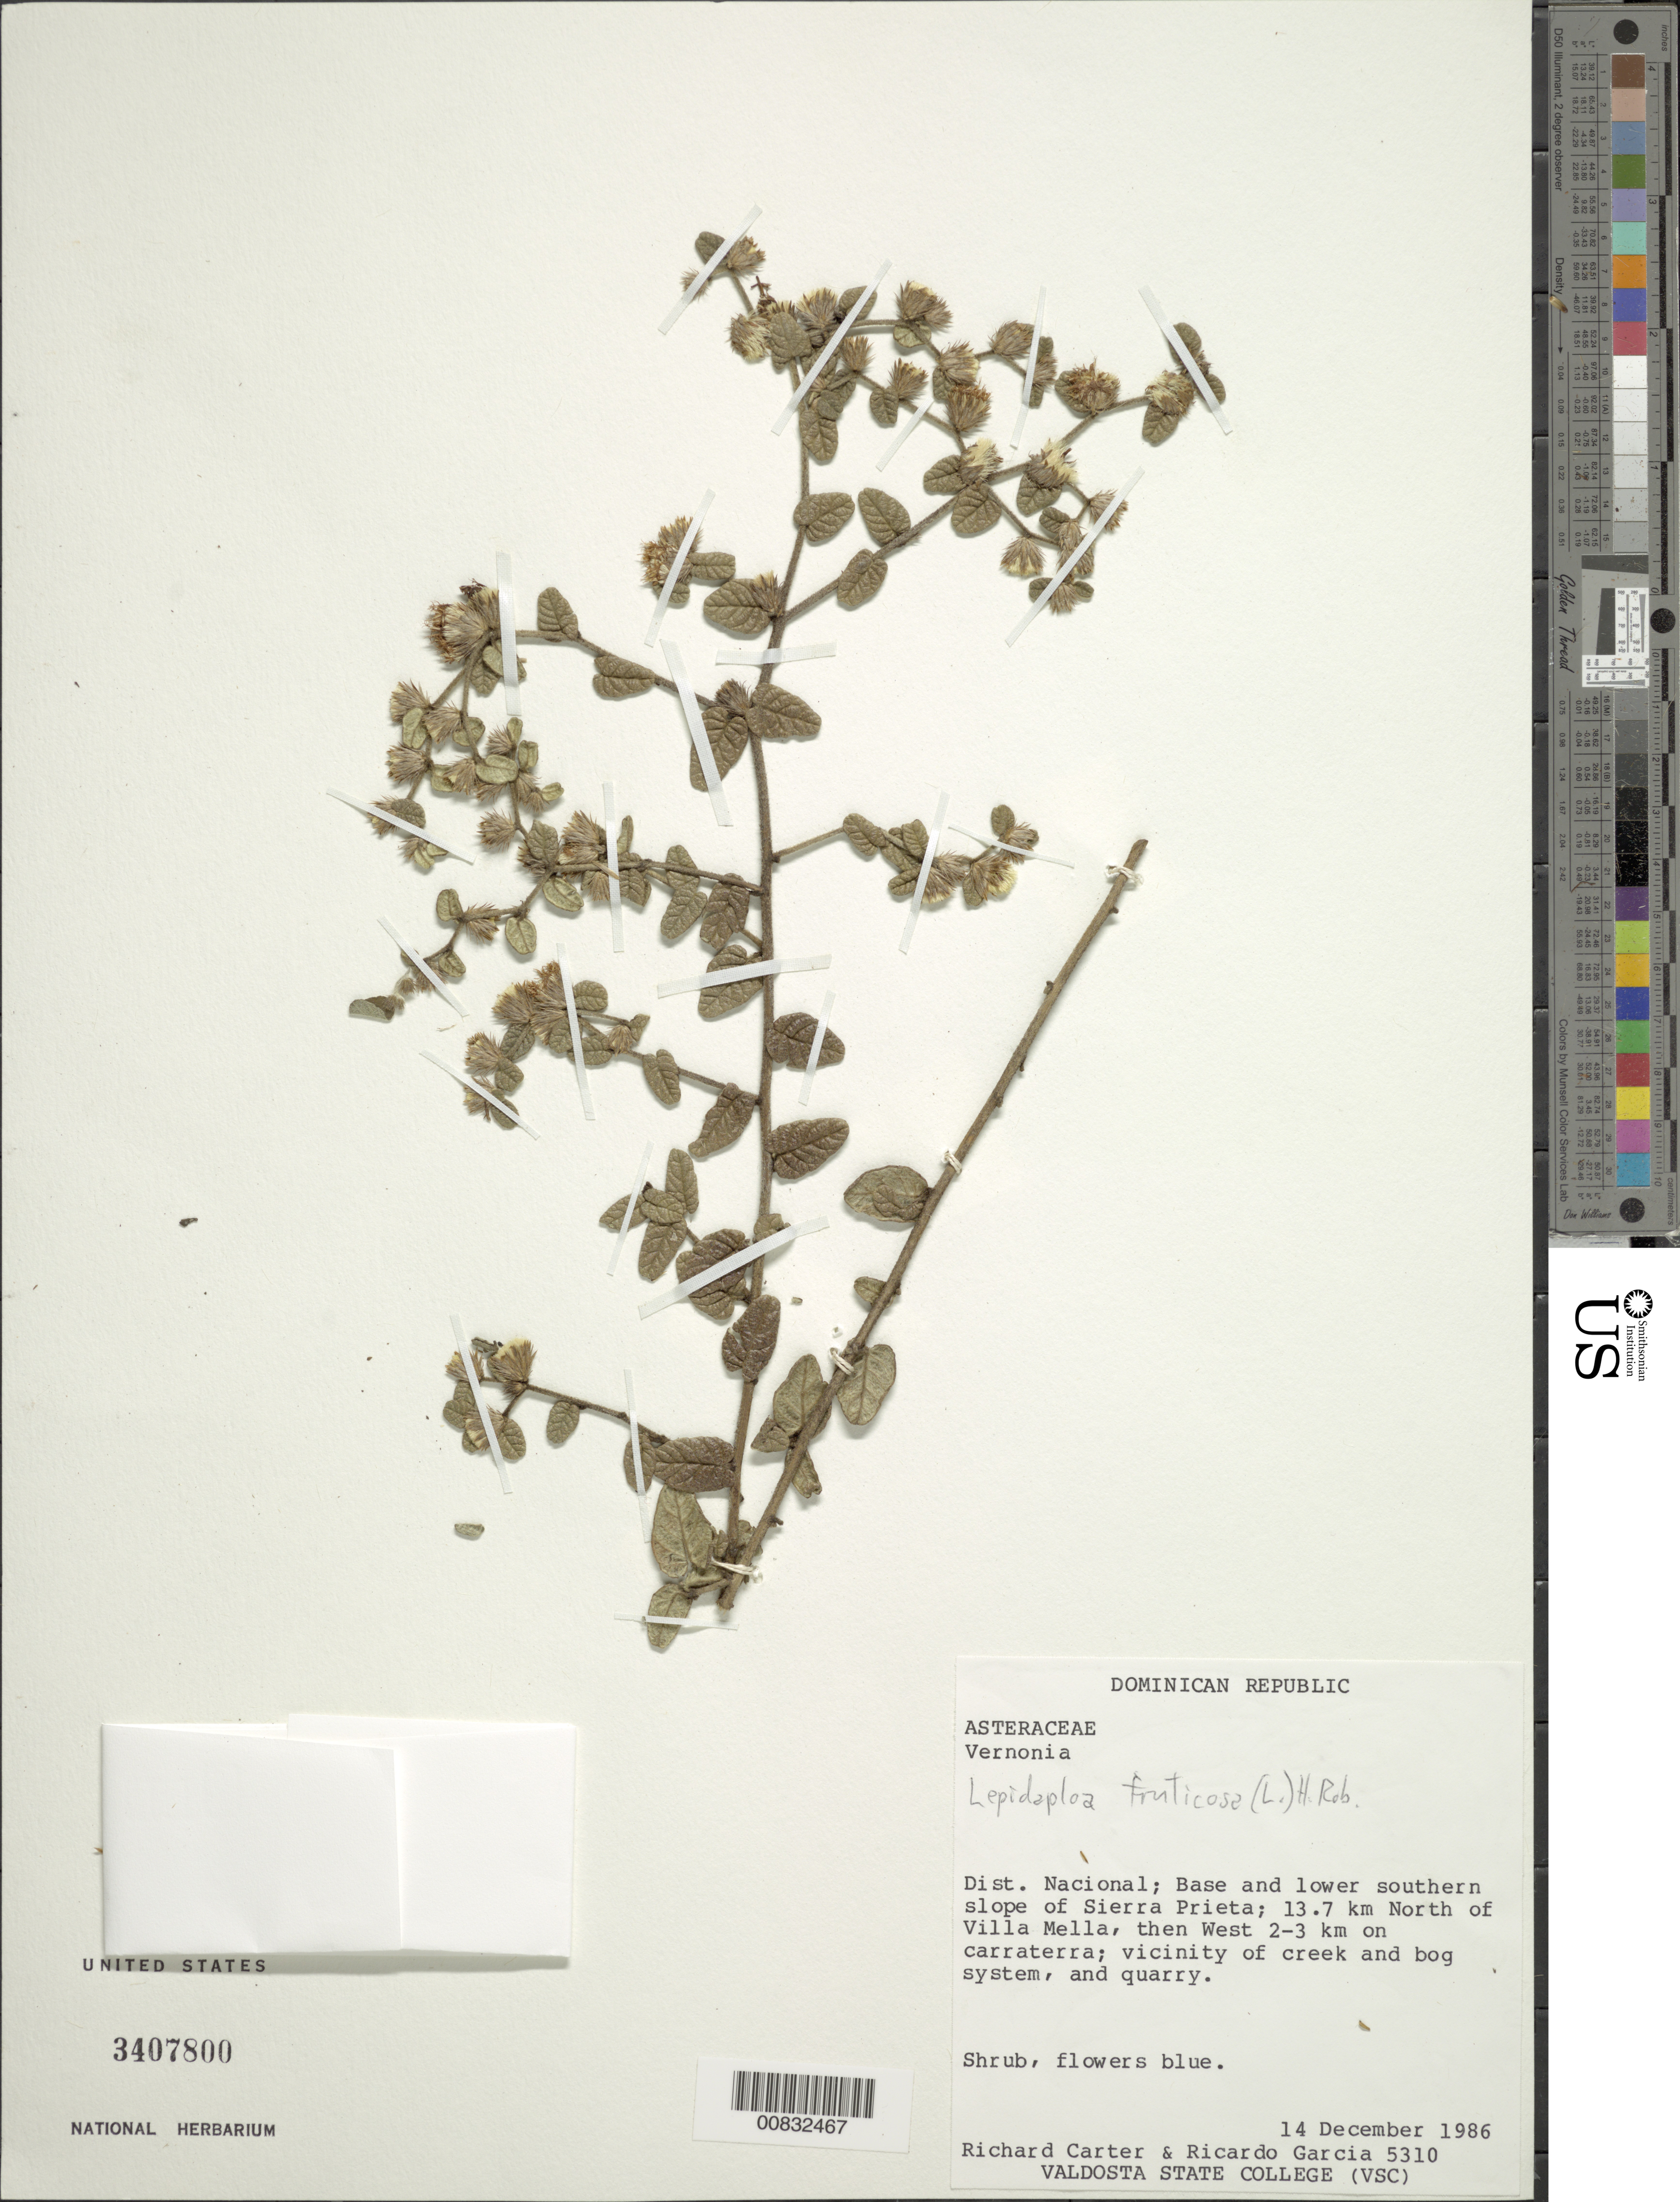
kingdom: Plantae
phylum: Tracheophyta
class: Magnoliopsida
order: Asterales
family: Asteraceae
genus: Lepidaploa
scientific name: Lepidaploa fruticosa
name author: (L.) H. Rob.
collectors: R. Carter & R. G. García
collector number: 5310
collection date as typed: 14 Dec 1986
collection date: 1986-12-14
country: Dominican Republic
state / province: Distrito Nacional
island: Hispaniola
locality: Base and lower southern slope of Sierra Prieta, 13.7 km N of Villa Mella, then W 2-3 km on carraterra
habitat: Vicinity of creek and bog system and quarry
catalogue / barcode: US 3407800